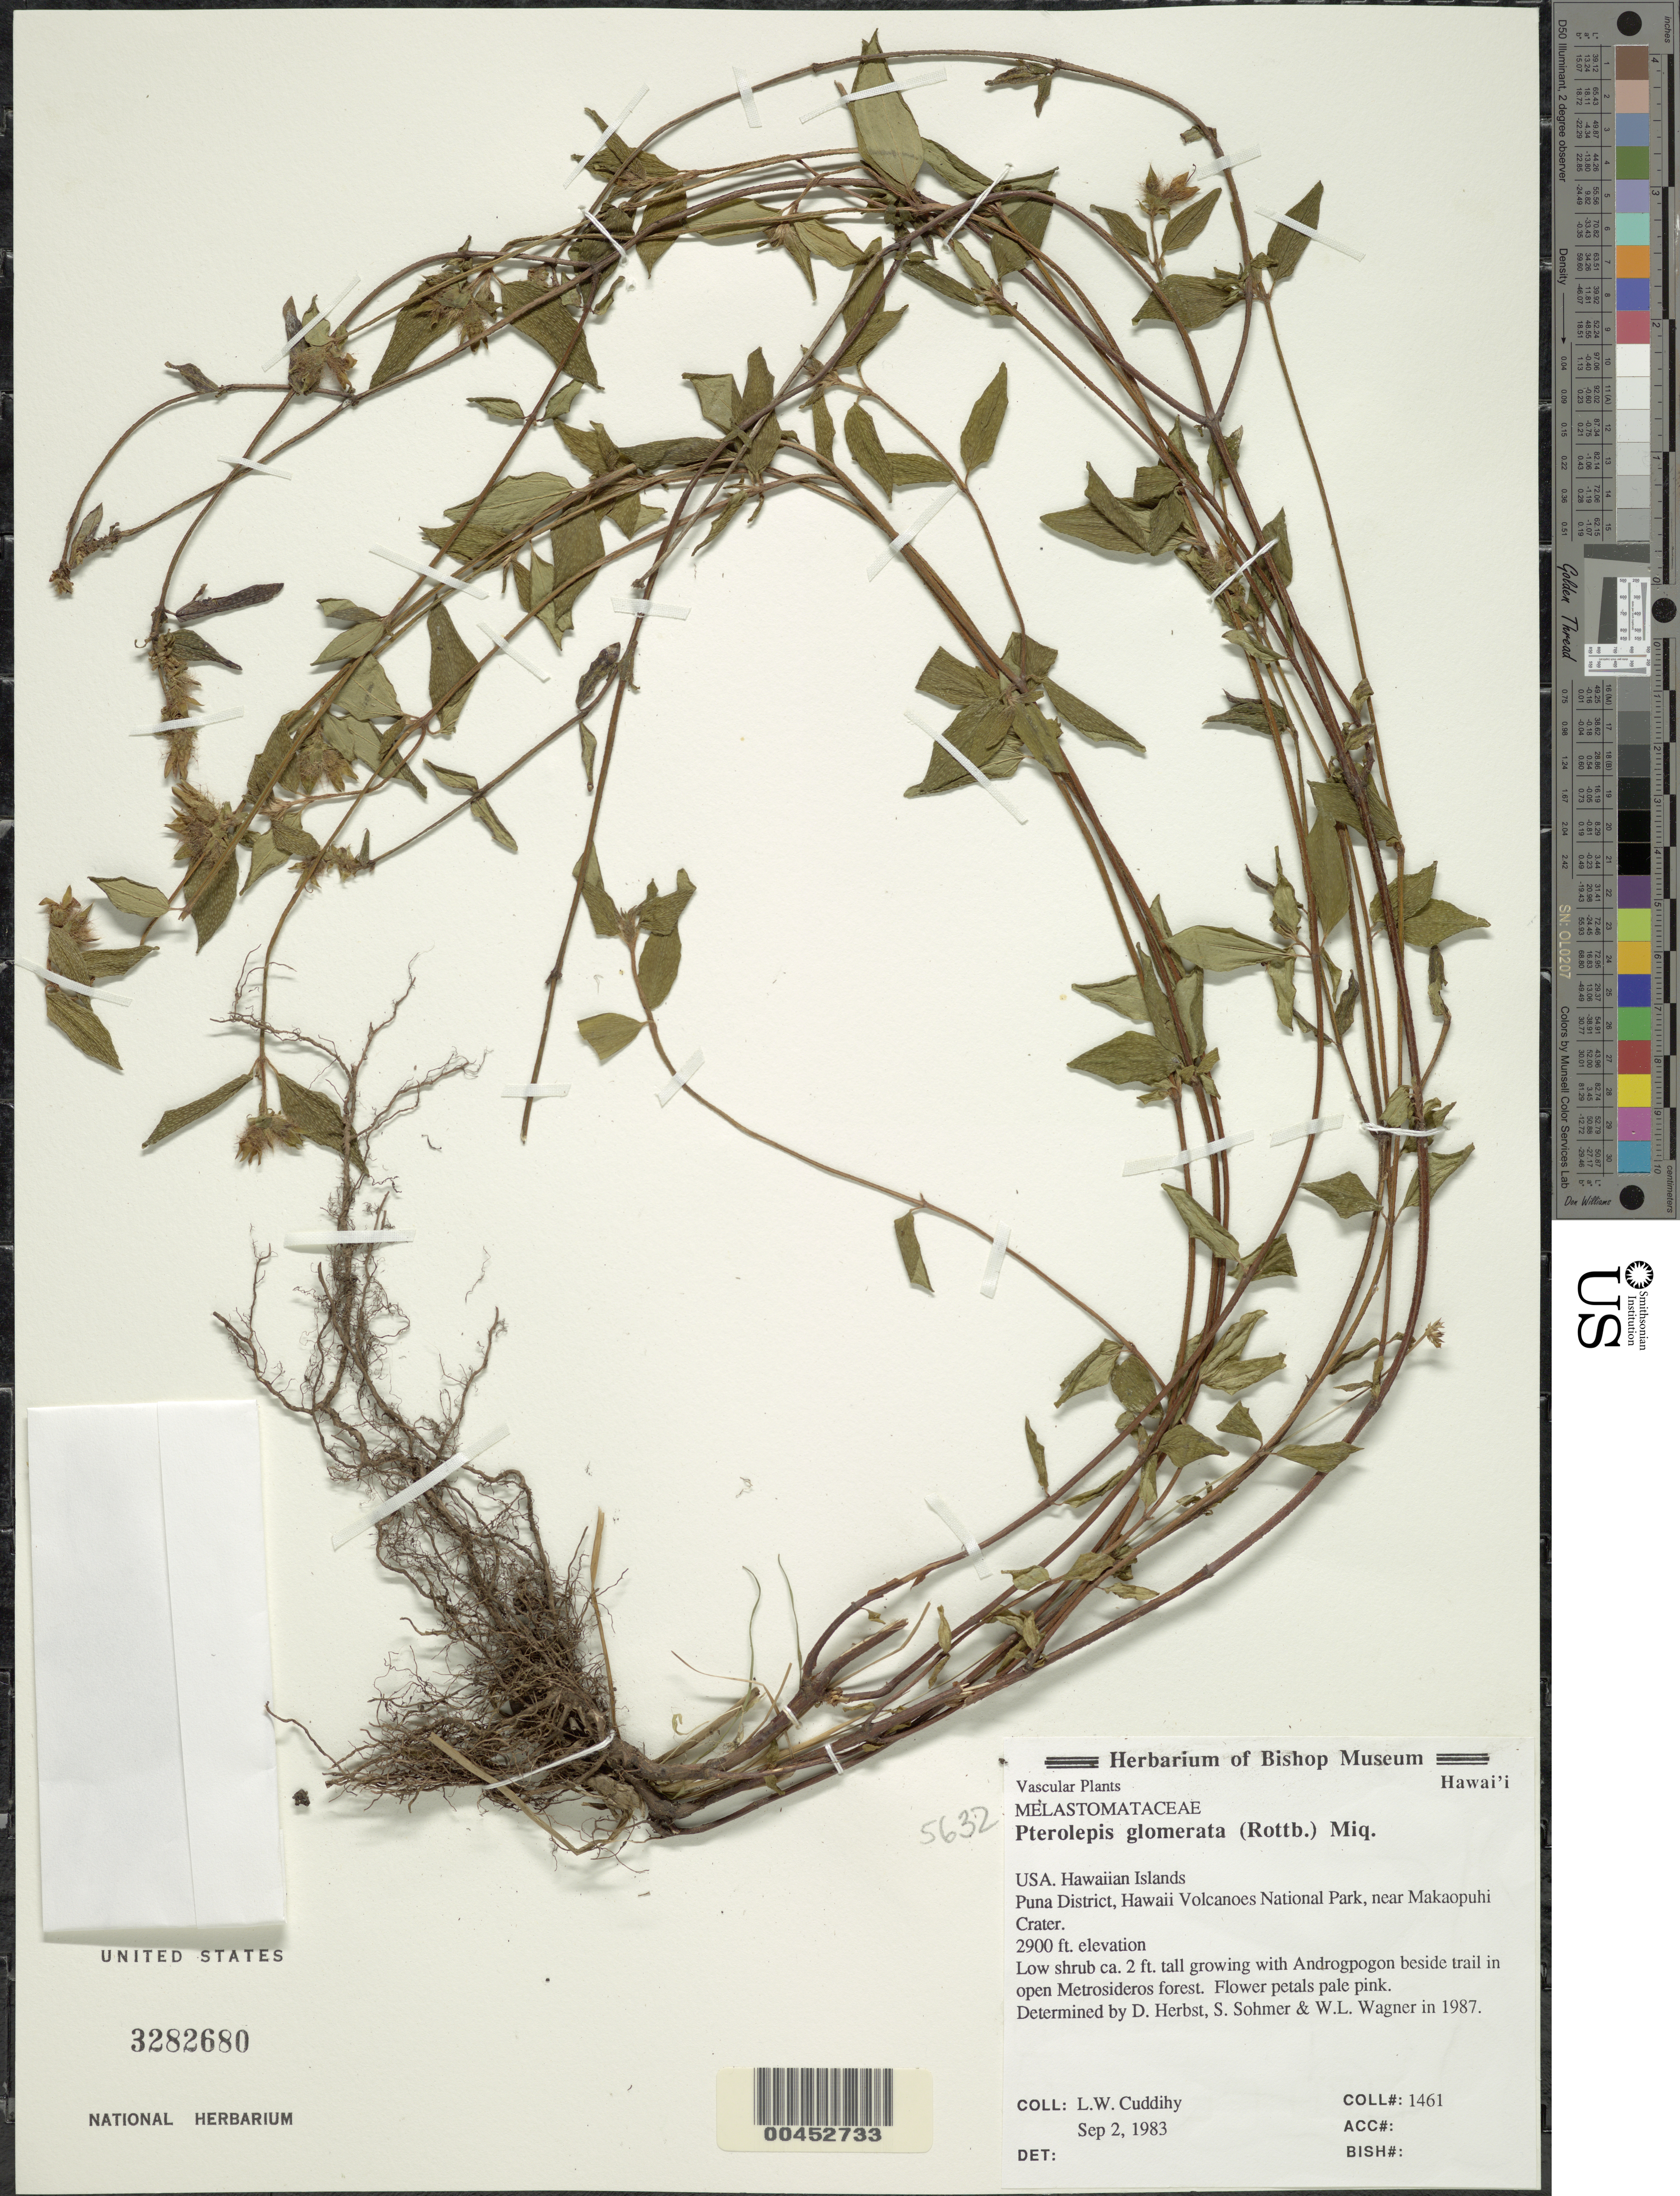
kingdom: Plantae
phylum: Tracheophyta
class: Magnoliopsida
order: Myrtales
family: Melastomataceae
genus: Pterolepis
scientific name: Pterolepis glomerata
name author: (Rottb.) Miq.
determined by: Herbst, D. R.; Sohmer, S. H.; Wagner, W. L.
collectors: L. Cuddihy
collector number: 1461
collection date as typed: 2 Sep 1983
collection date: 1983-09-02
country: United States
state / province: Hawaii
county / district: Hawaii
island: Hawaii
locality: Puna Dist, Hawaii Volcanoes National Park, near Makaopuhi Crater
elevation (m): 884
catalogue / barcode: US 3282680